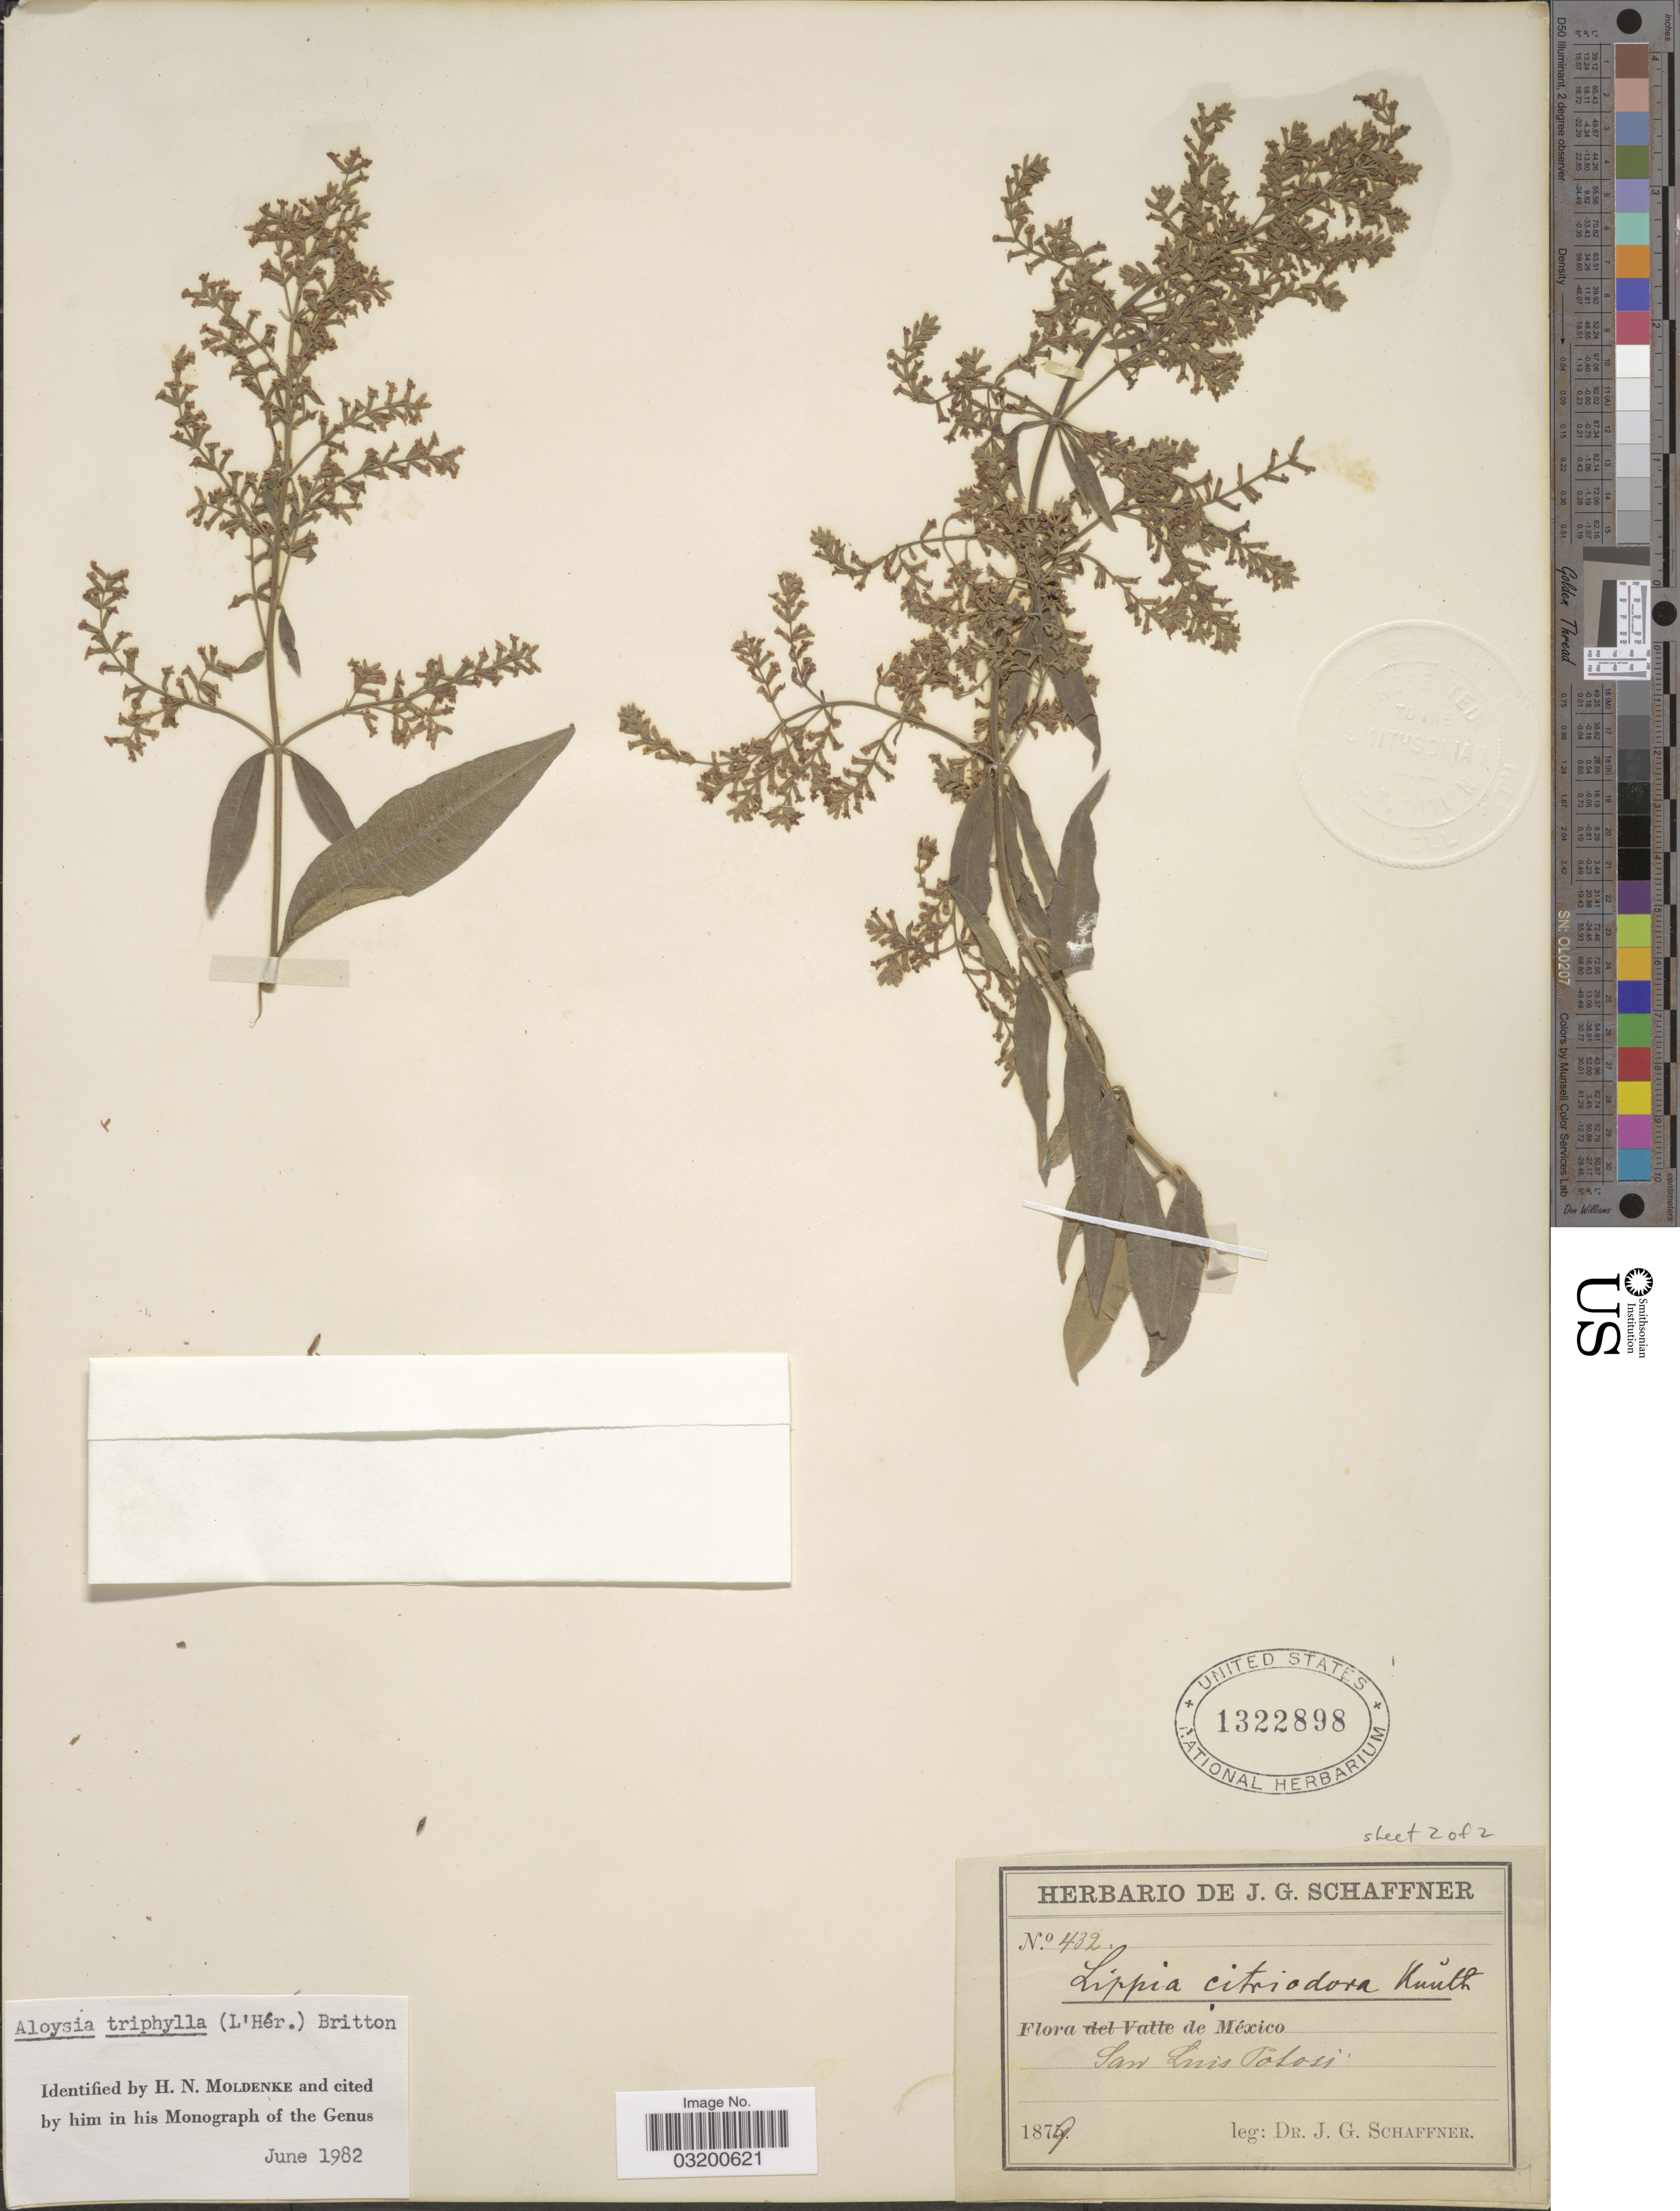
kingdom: Plantae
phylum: Tracheophyta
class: Magnoliopsida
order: Lamiales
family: Verbenaceae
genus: Aloysia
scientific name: Aloysia citrodora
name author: Paláu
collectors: J. G. Schaffner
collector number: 432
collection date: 1879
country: Mexico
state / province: San Luis Potosí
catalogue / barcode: US 1322898